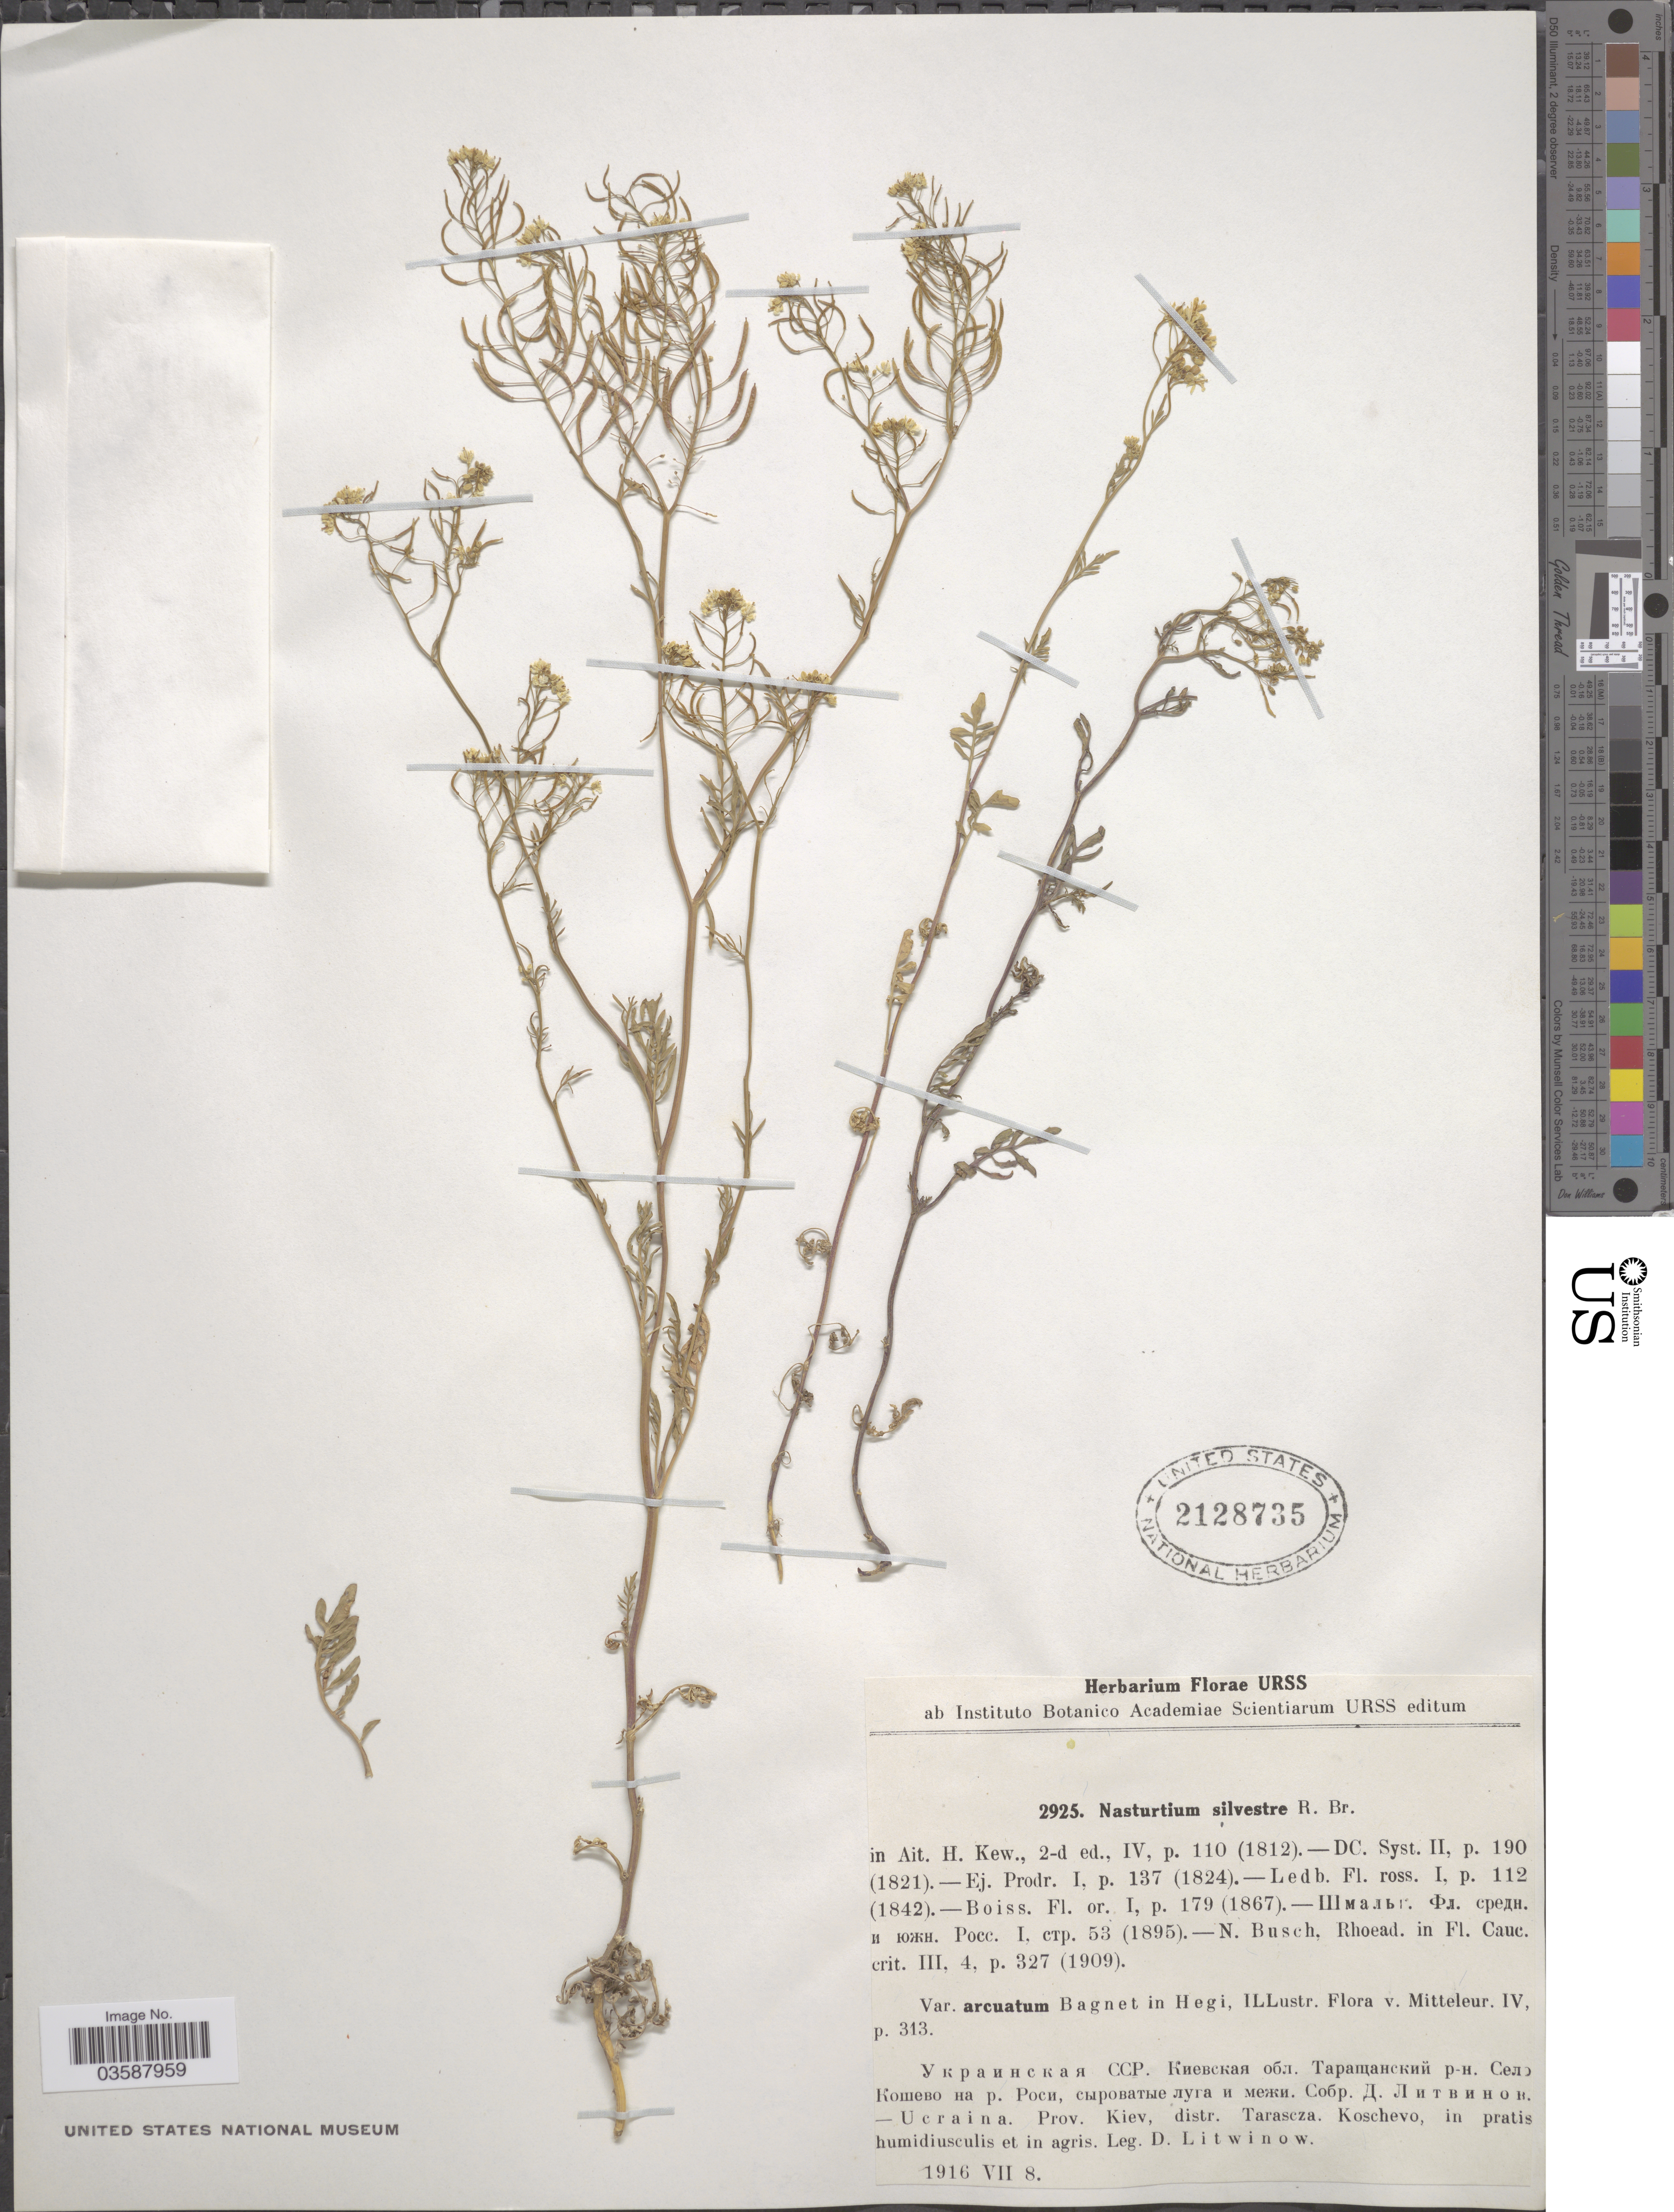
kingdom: Plantae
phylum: Tracheophyta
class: Magnoliopsida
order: Brassicales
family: Brassicaceae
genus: Rorippa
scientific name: Rorippa sylvestris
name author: (L.) Besser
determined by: Strong, M. T., (US), Smithsonian Institution - National Museum of Natural History (UNITED STATES)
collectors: D. Litwinow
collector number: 2925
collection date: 1916-07-08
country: Ukraine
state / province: Kiev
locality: Distr. Tarascza. Koschevo.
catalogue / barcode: US 2128735